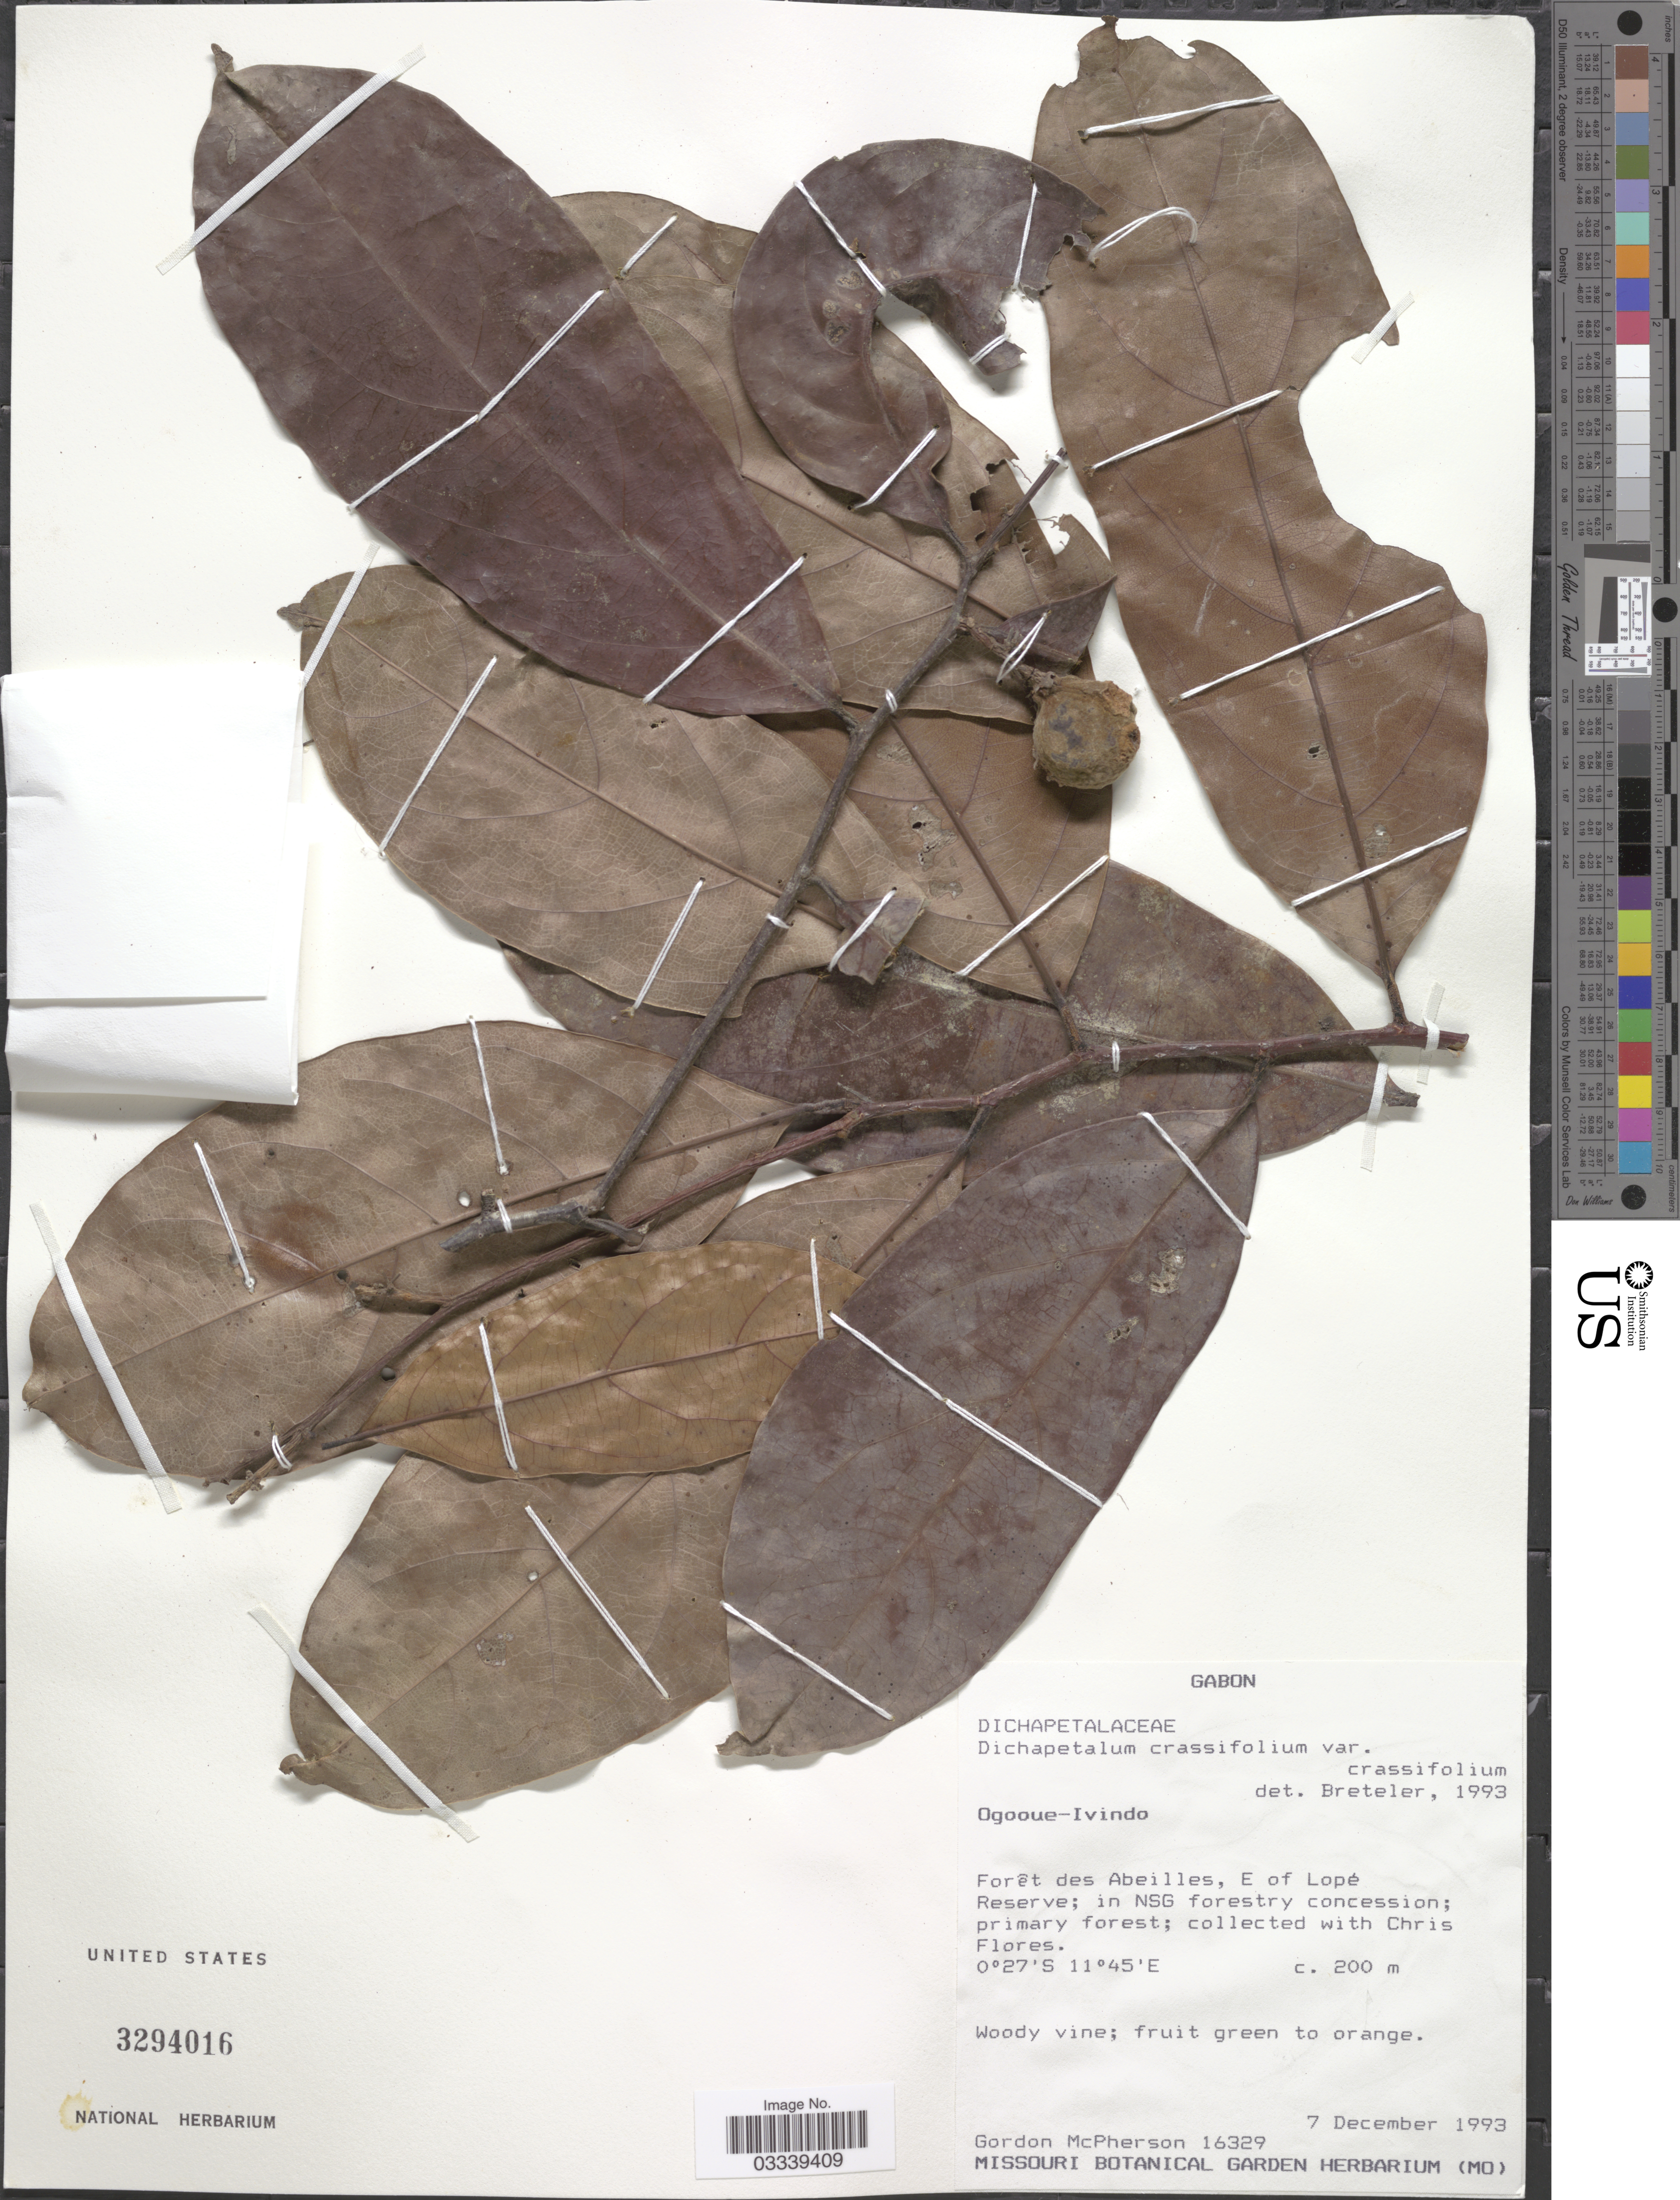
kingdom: Plantae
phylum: Tracheophyta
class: Magnoliopsida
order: Malpighiales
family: Dichapetalaceae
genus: Dichapetalum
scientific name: Dichapetalum crassifolium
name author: Chodat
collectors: G. D. McPherson & C. Flores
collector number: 16329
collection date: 1993-12-07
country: Gabon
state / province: Ogooue-Ivindo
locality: Forêt des Abeilles, E of Lopé Reserve; in NSG forestry concession.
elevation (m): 200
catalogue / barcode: US 3294016